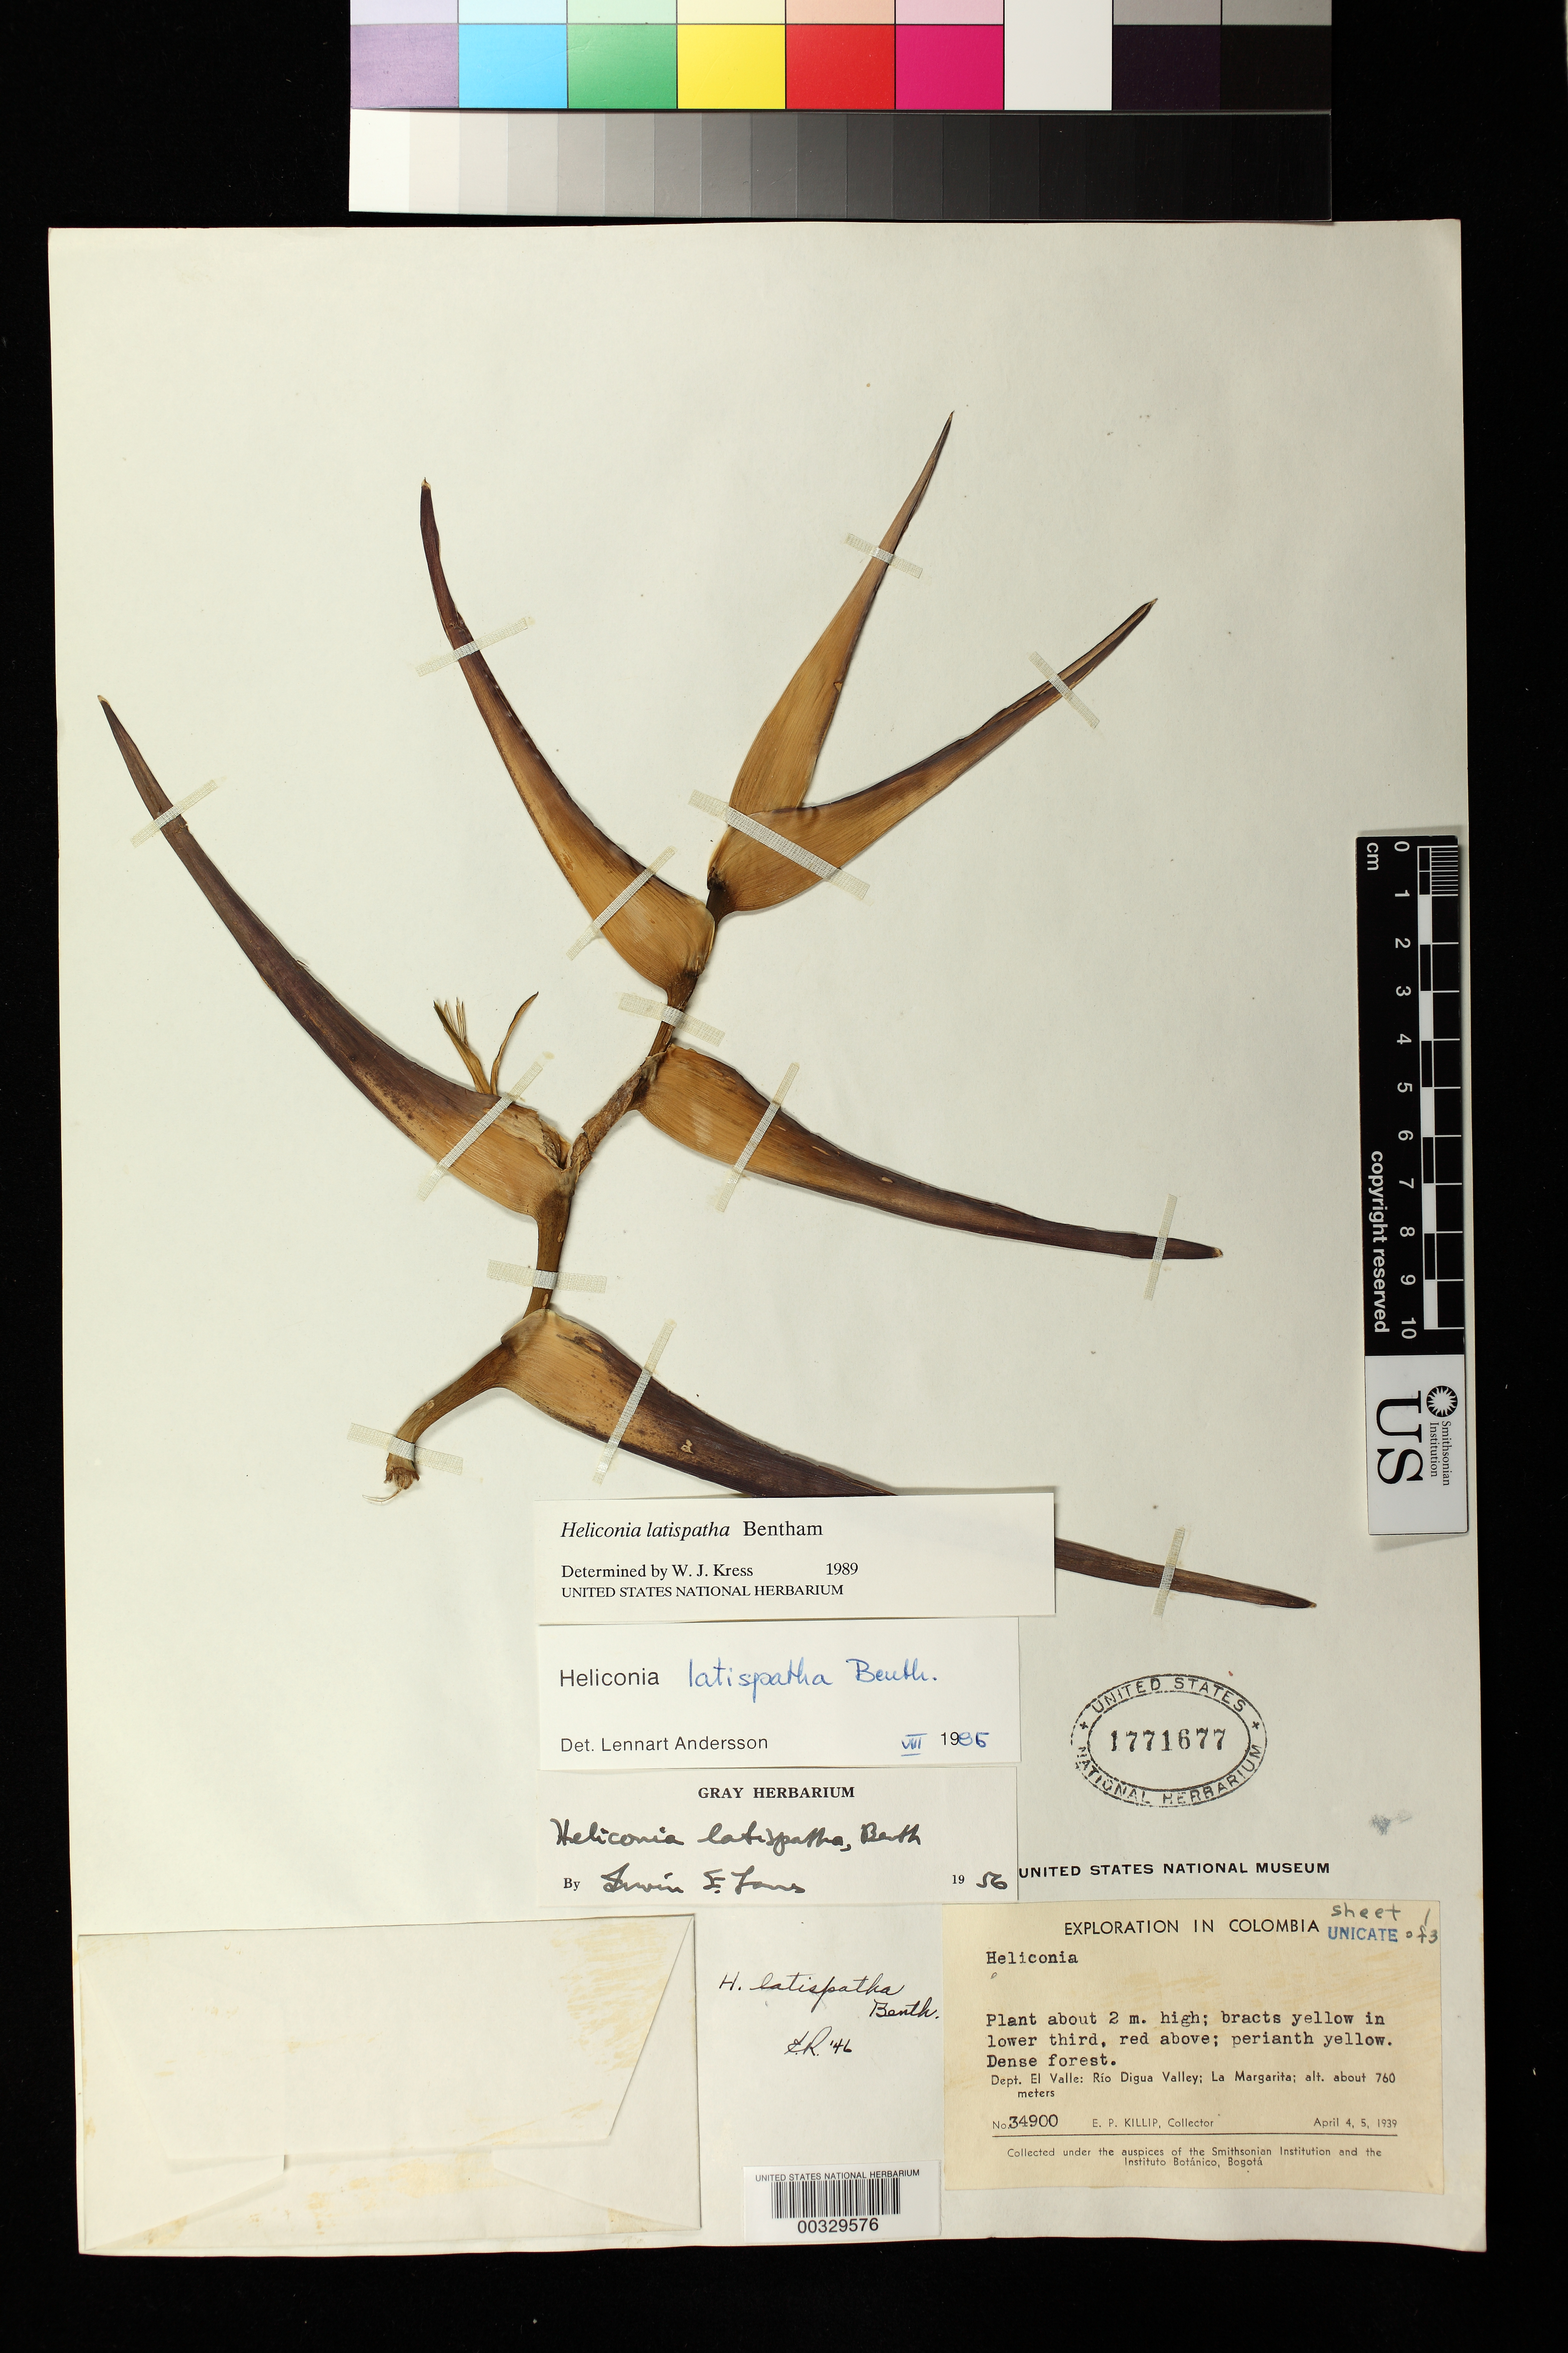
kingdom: Plantae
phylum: Tracheophyta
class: Liliopsida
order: Zingiberales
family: Heliconiaceae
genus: Heliconia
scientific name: Heliconia latispatha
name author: Benth.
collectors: E. P. Killip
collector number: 34900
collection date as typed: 04 Apr 1939 and 05 Apr 1939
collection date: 1939-04-04,1939-04-05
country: Colombia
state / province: Valle del Cauca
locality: Rio Digua Valley, la Margarita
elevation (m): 760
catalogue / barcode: US 1771677